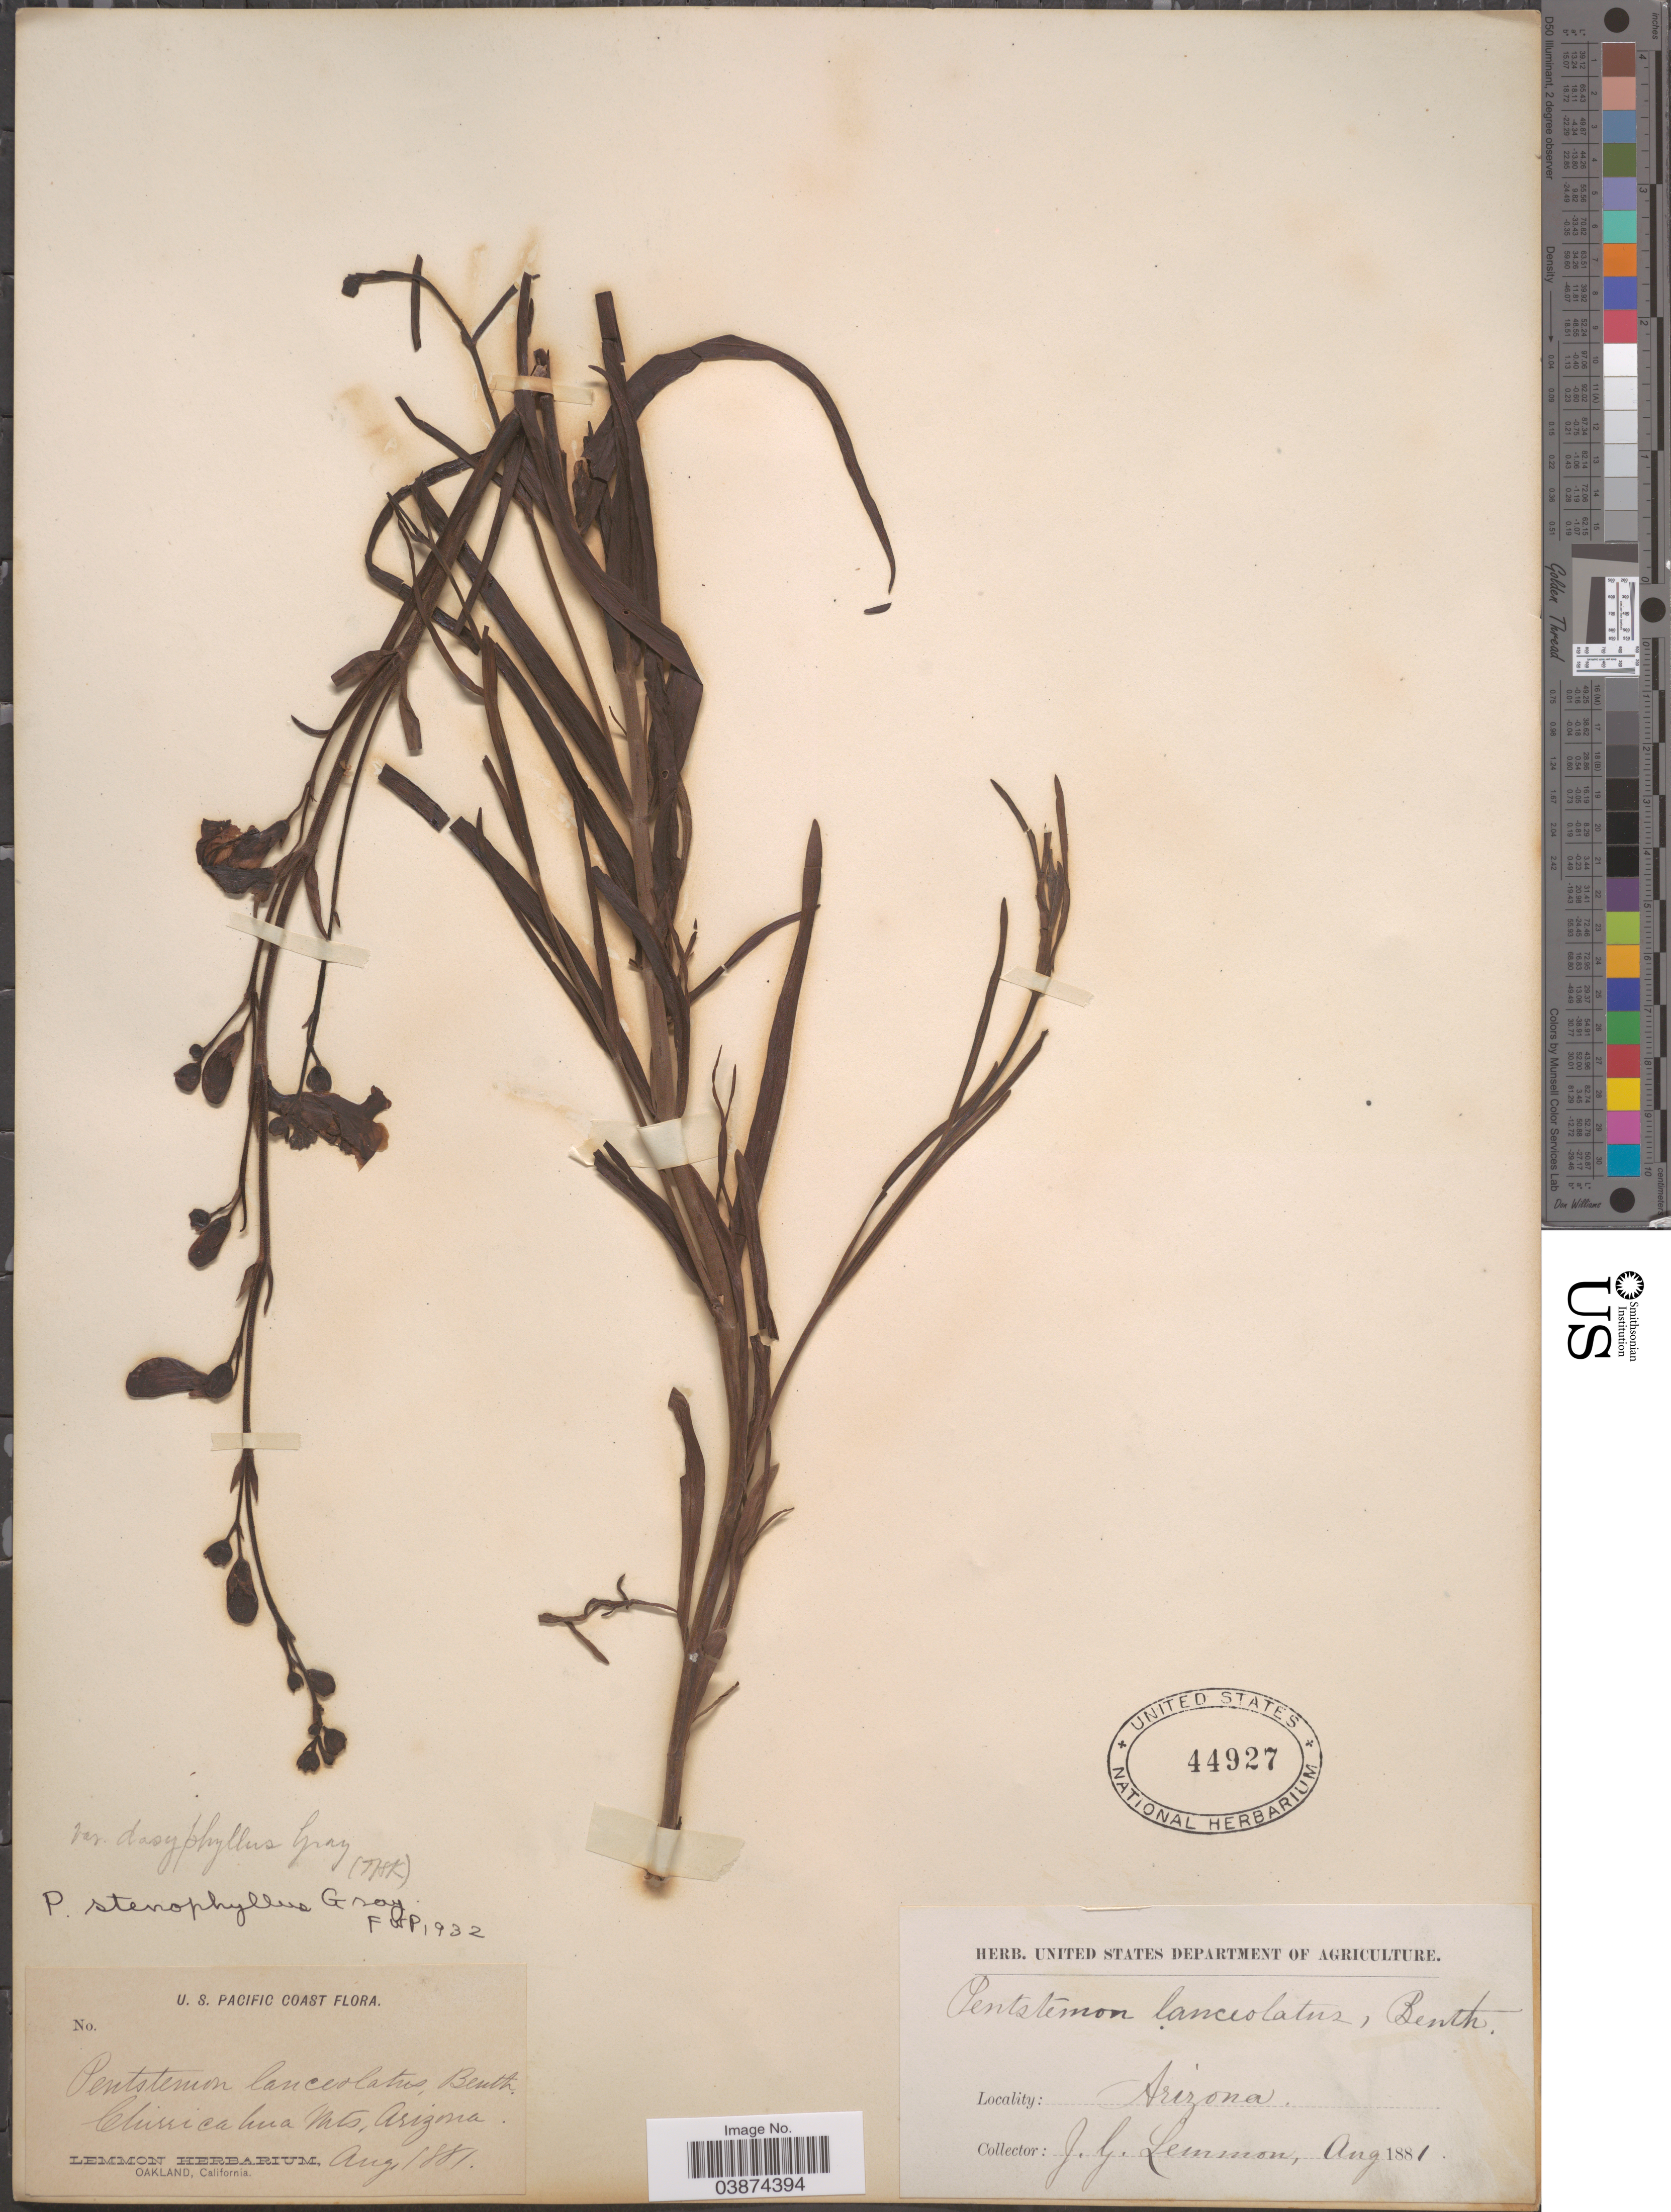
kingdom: Plantae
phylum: Tracheophyta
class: Magnoliopsida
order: Lamiales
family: Plantaginaceae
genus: Penstemon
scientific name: Penstemon dasyphyllus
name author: A. Gray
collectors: J. Lemmon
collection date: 1881-08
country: United States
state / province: Arizona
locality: U.S. Pacific Coast. Chiricahua Mts.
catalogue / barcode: US 44927